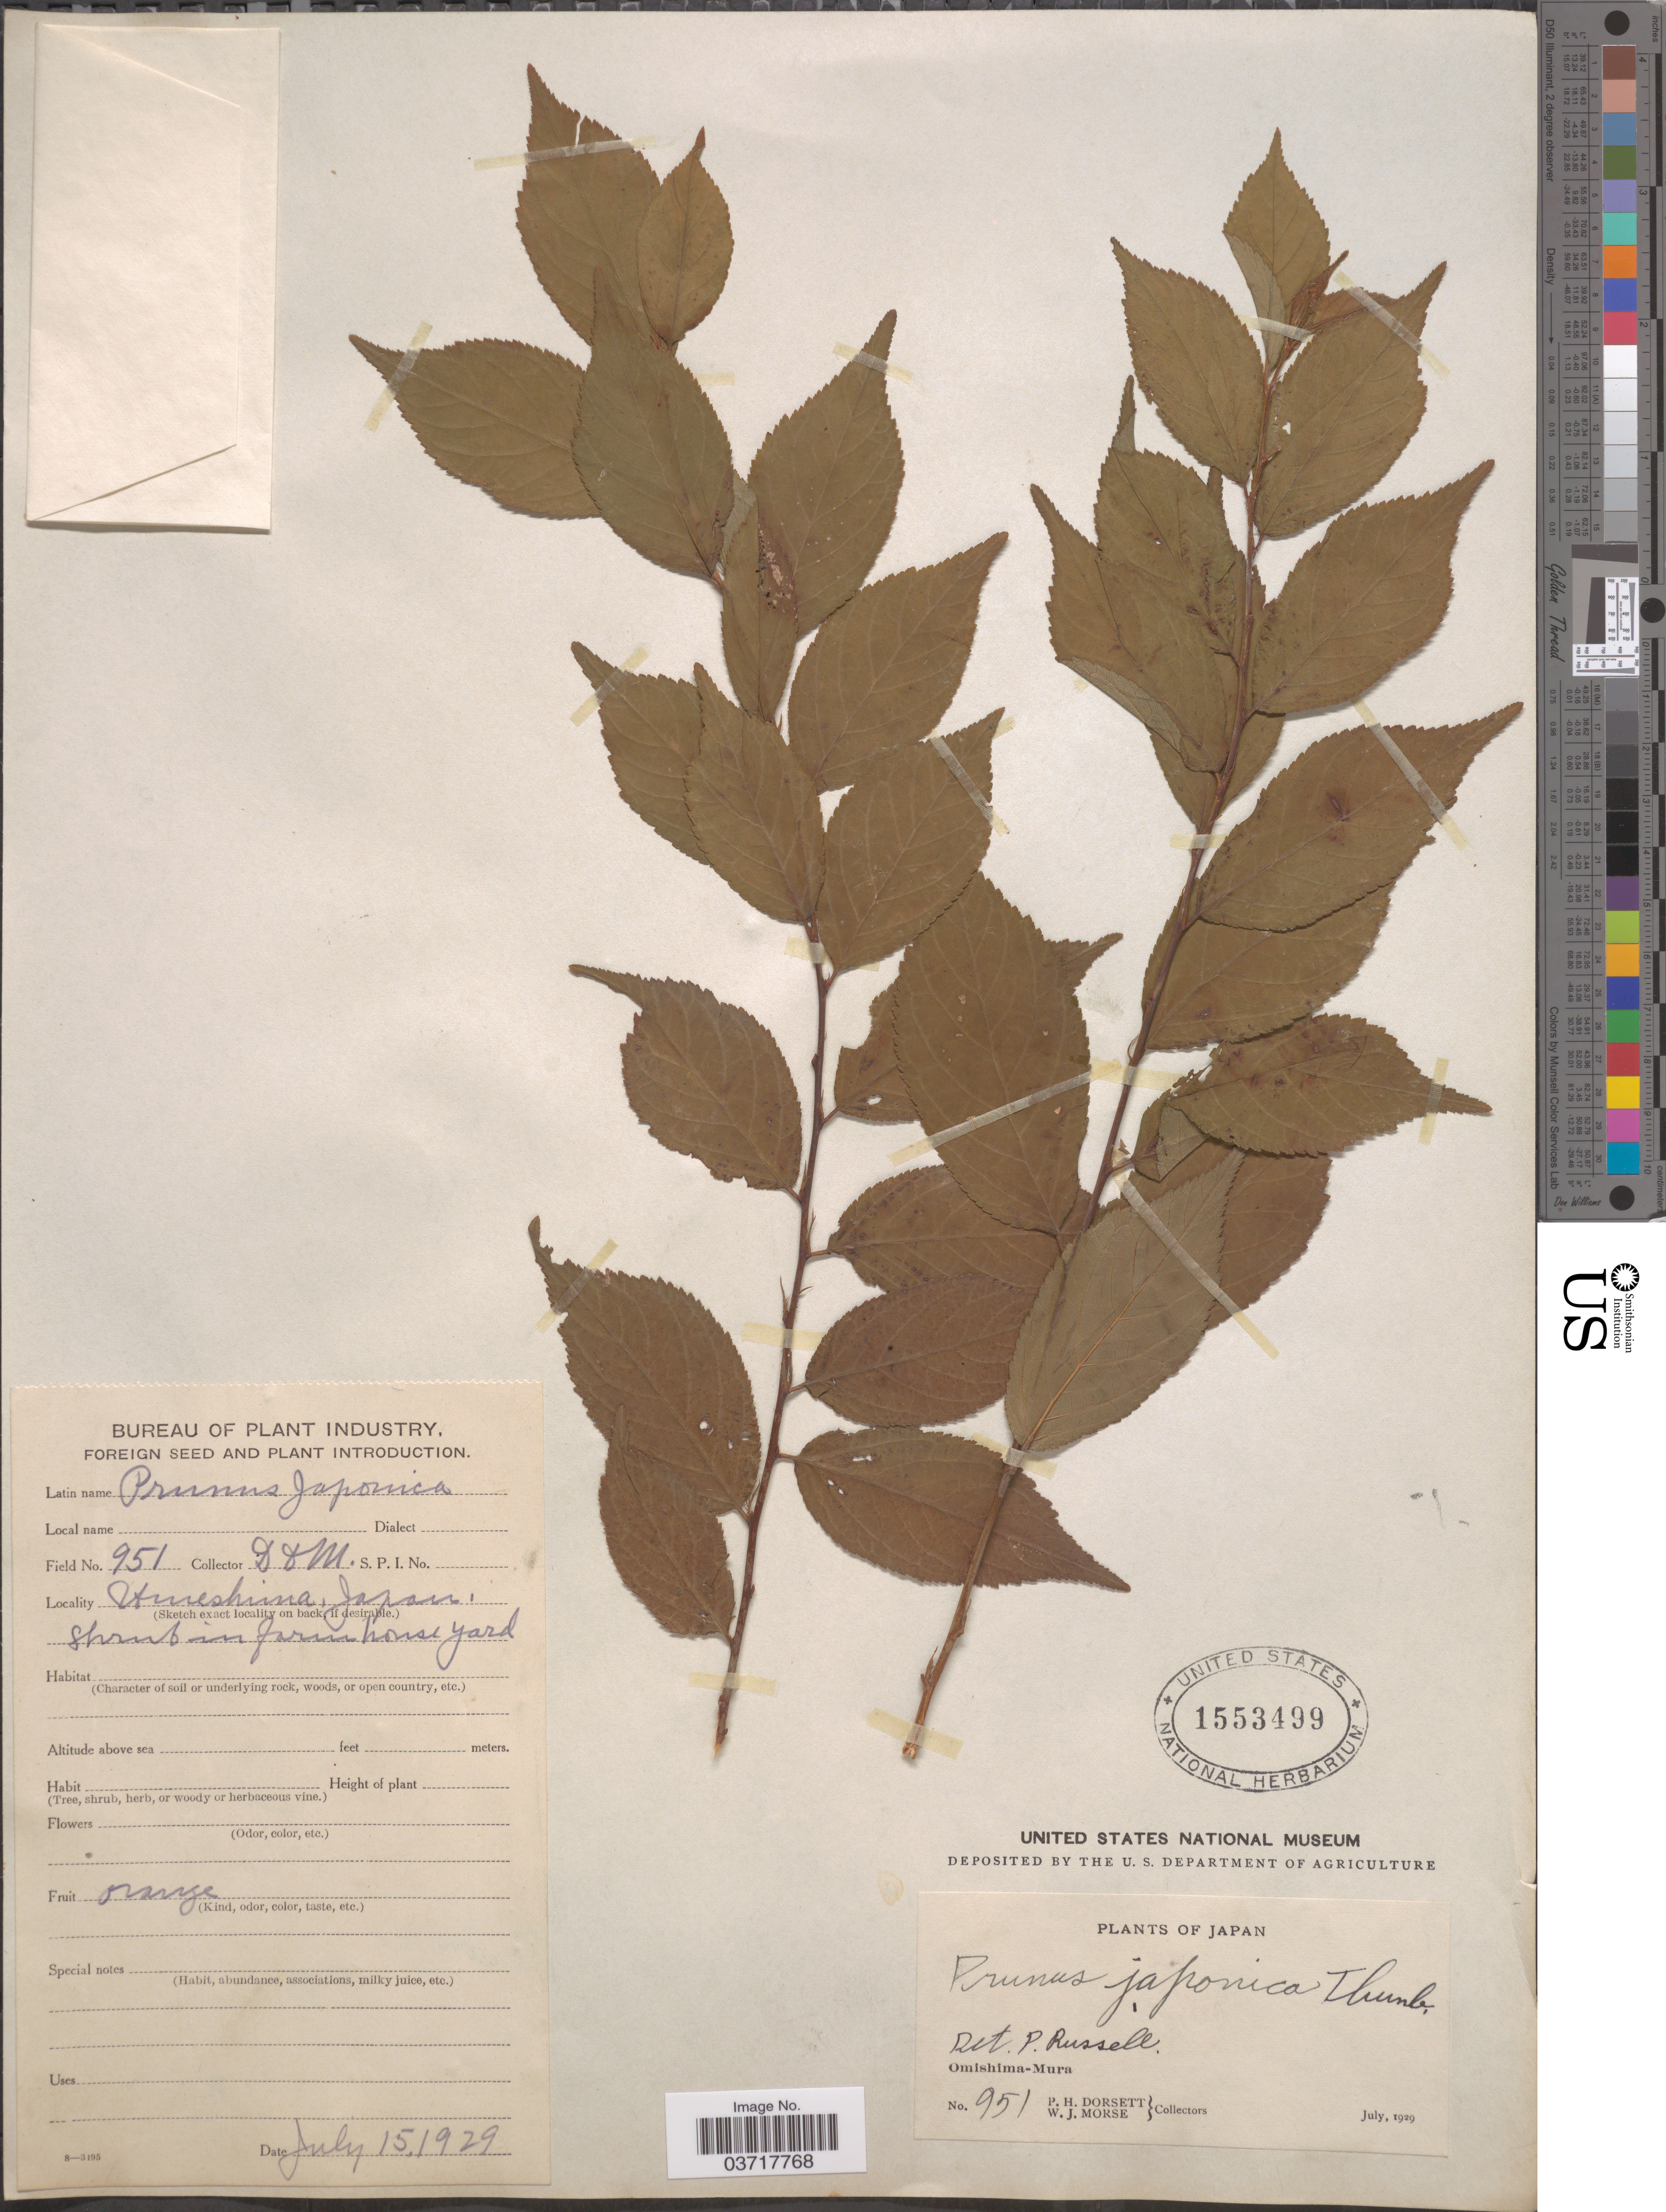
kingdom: Plantae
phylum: Tracheophyta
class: Magnoliopsida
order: Rosales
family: Rosaceae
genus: Prunus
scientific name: Prunus japonica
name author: Thunb.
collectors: P. H. Dorsett & W. J. Morse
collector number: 951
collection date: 1929-07-15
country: Japan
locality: Umeshima. Omishima-Mura.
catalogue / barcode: US 1553499